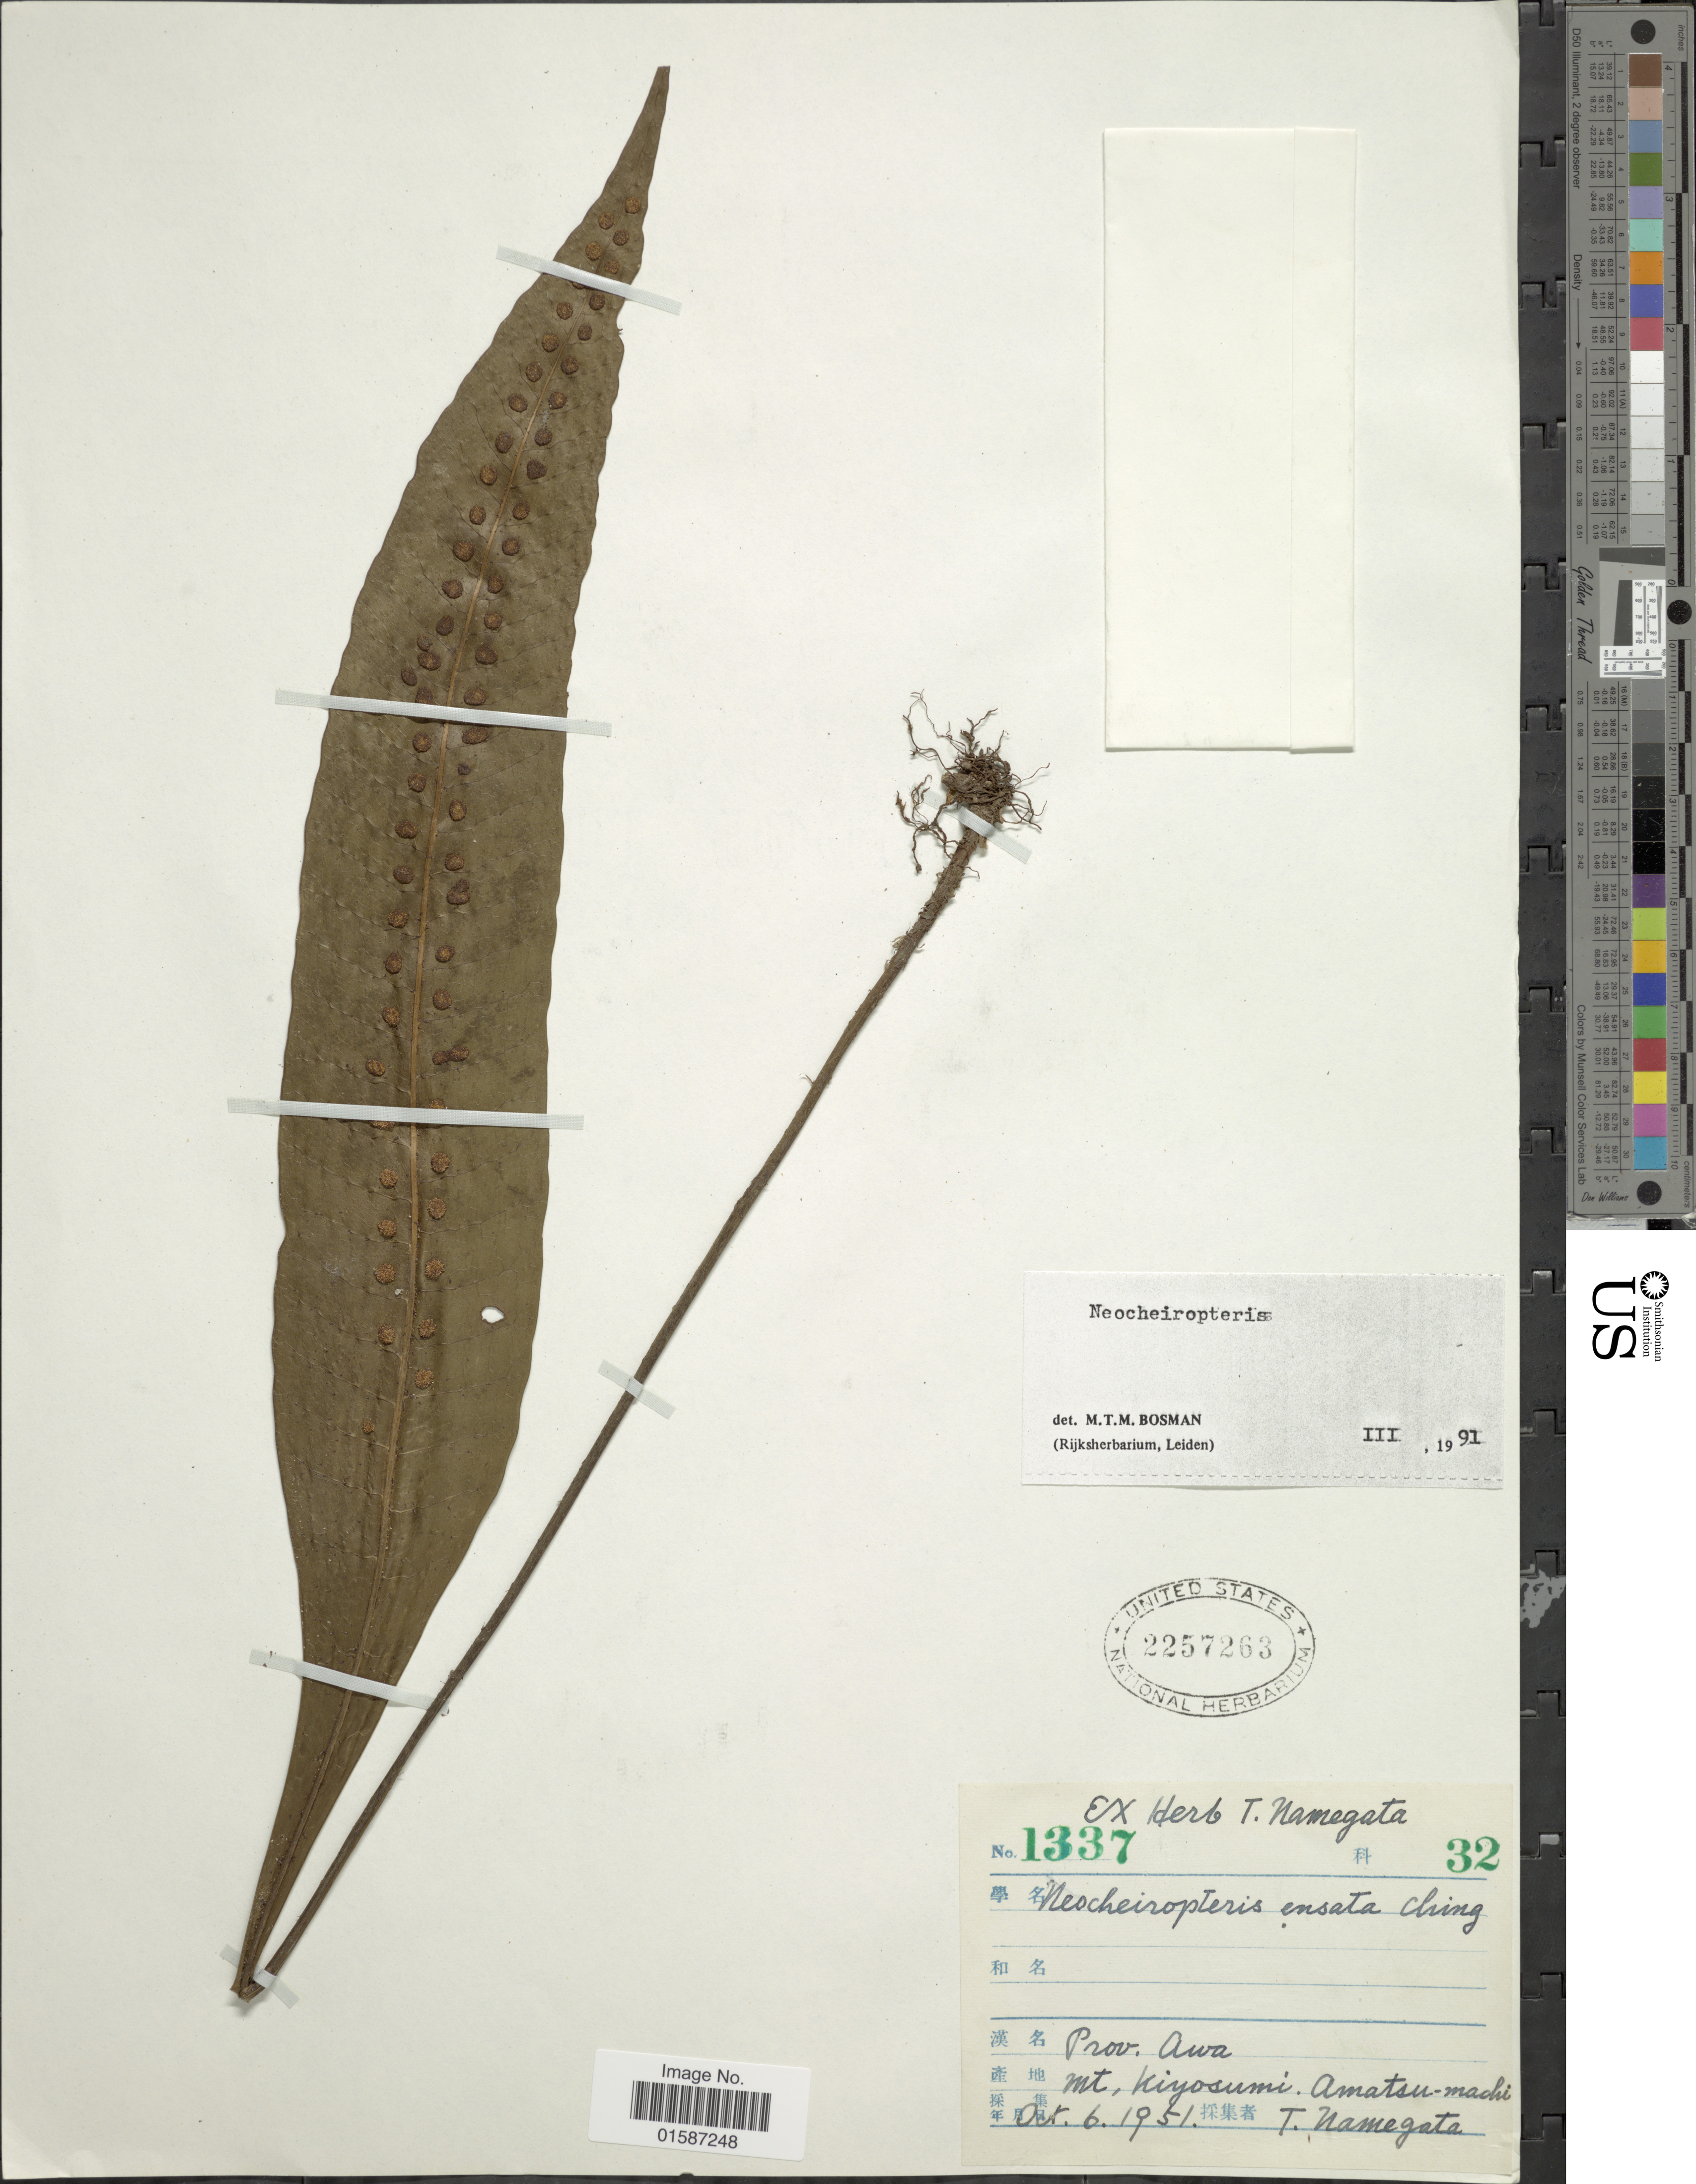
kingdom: Plantae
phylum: Tracheophyta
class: Polypodiopsida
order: Polypodiales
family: Polypodiaceae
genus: Neolepisorus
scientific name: Neolepisorus ensatus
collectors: T. Namegata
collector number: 1337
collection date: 1951-08-06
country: Japan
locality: Prov. Awa, Mt. Kiyosumi, Amatsu-machi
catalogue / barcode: US 2257263